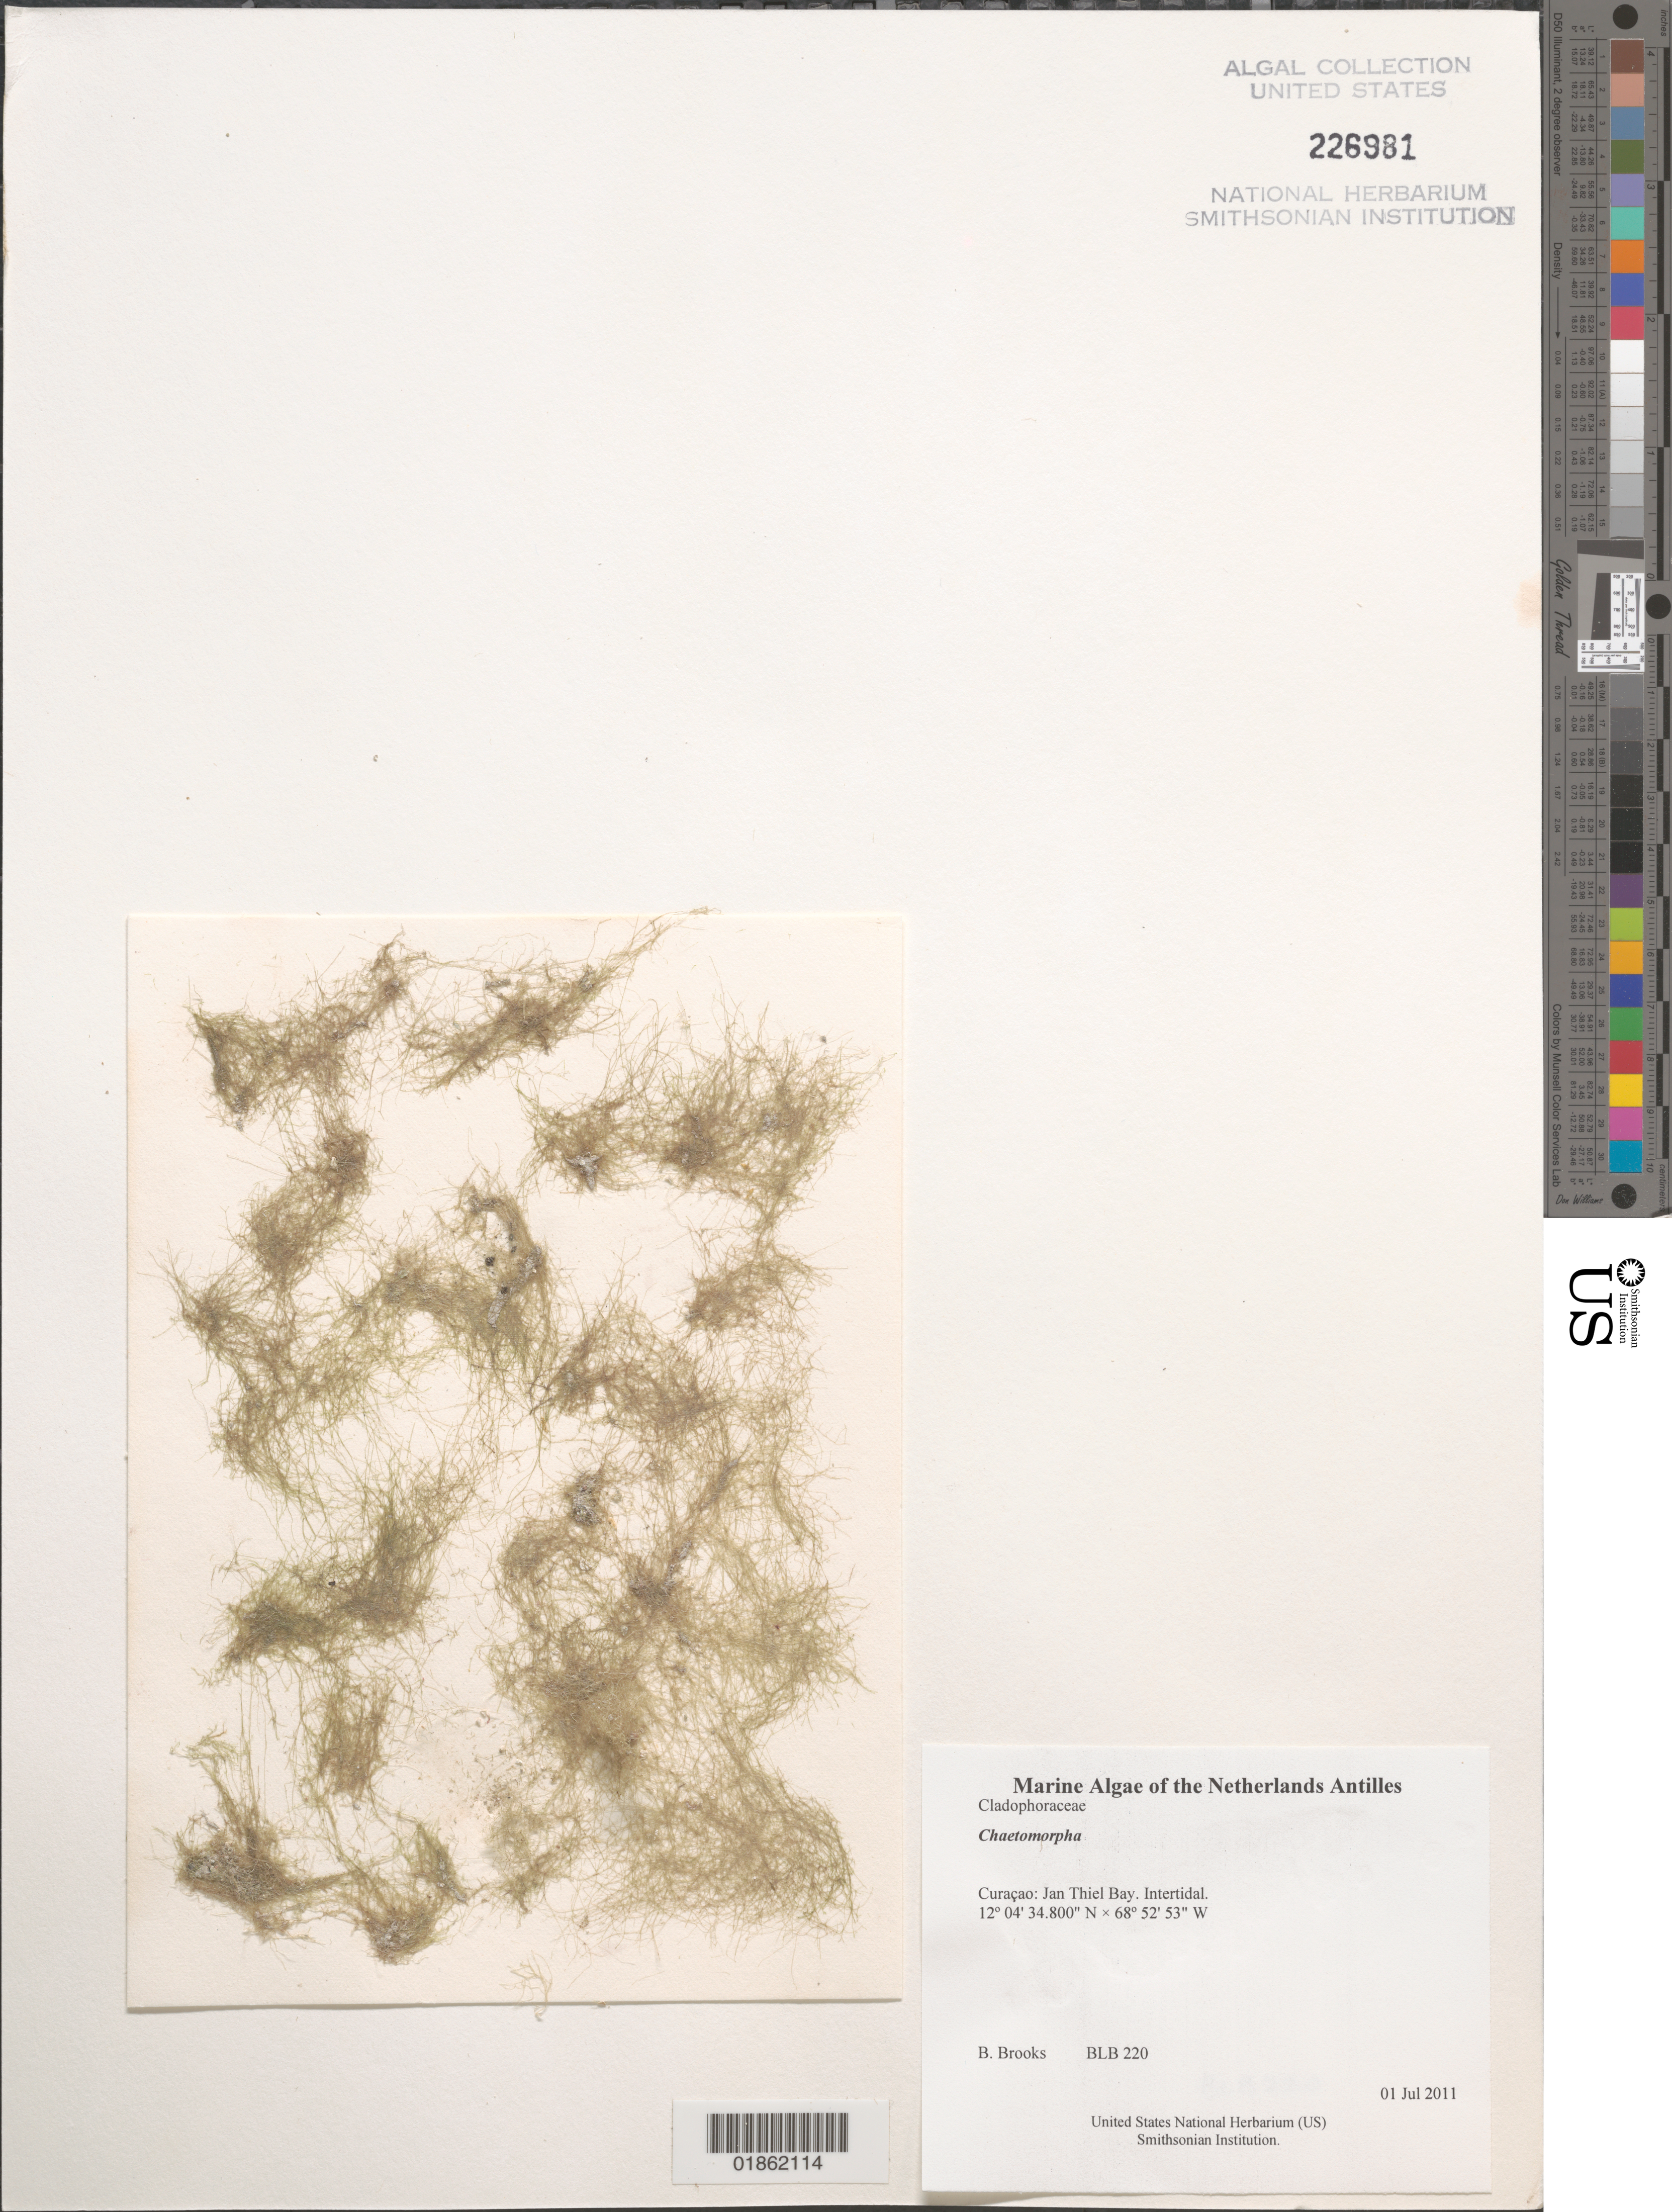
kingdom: Plantae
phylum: Chlorophyta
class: Ulvophyceae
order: Cladophorales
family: Cladophoraceae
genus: Chaetomorpha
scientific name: Chaetomorpha sp.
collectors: B. Brooks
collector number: BLB 220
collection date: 2011-07-01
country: Curaçao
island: Curaçao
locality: Jan Thiel Bay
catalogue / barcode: US 226981